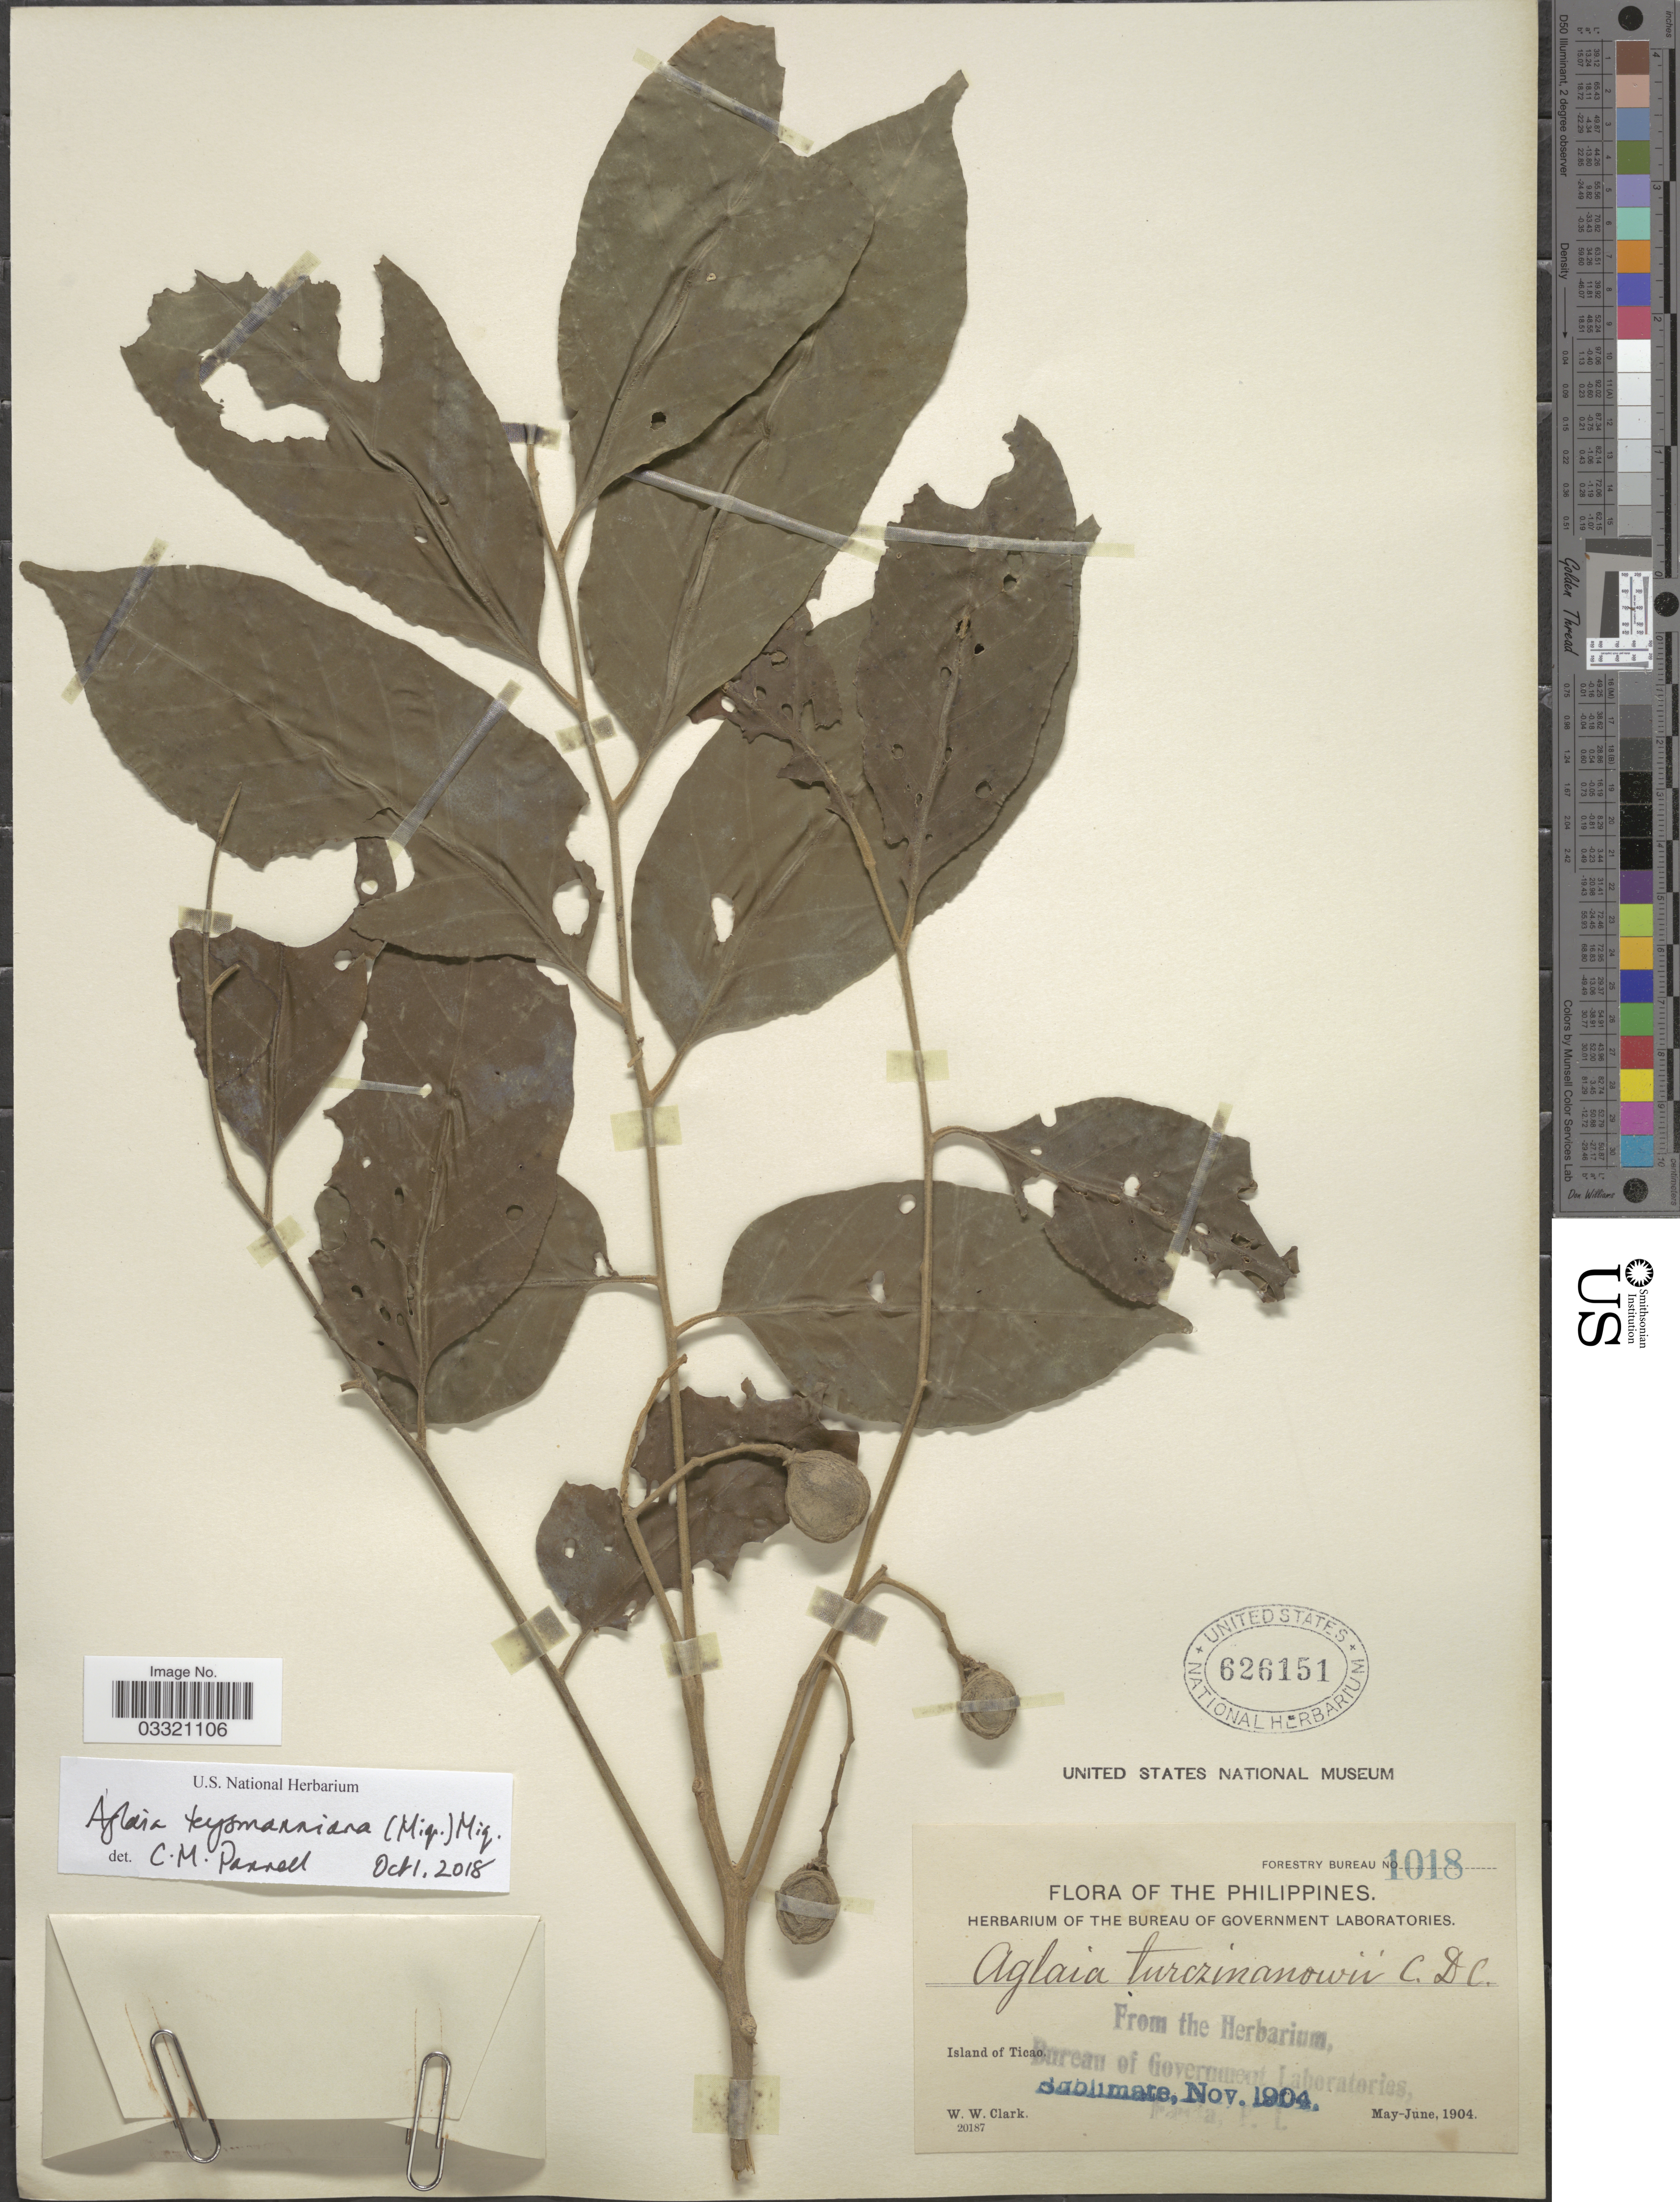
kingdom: Plantae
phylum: Tracheophyta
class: Magnoliopsida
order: Sapindales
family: Meliaceae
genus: Aglaia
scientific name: Aglaia teysmanniana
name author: (Miq.) Miq.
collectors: W. W. Clark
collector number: Forestry Bureau 1018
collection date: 1904-05/1904-06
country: Philippines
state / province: Bicol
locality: Island of Ticao.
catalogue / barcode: US 626151